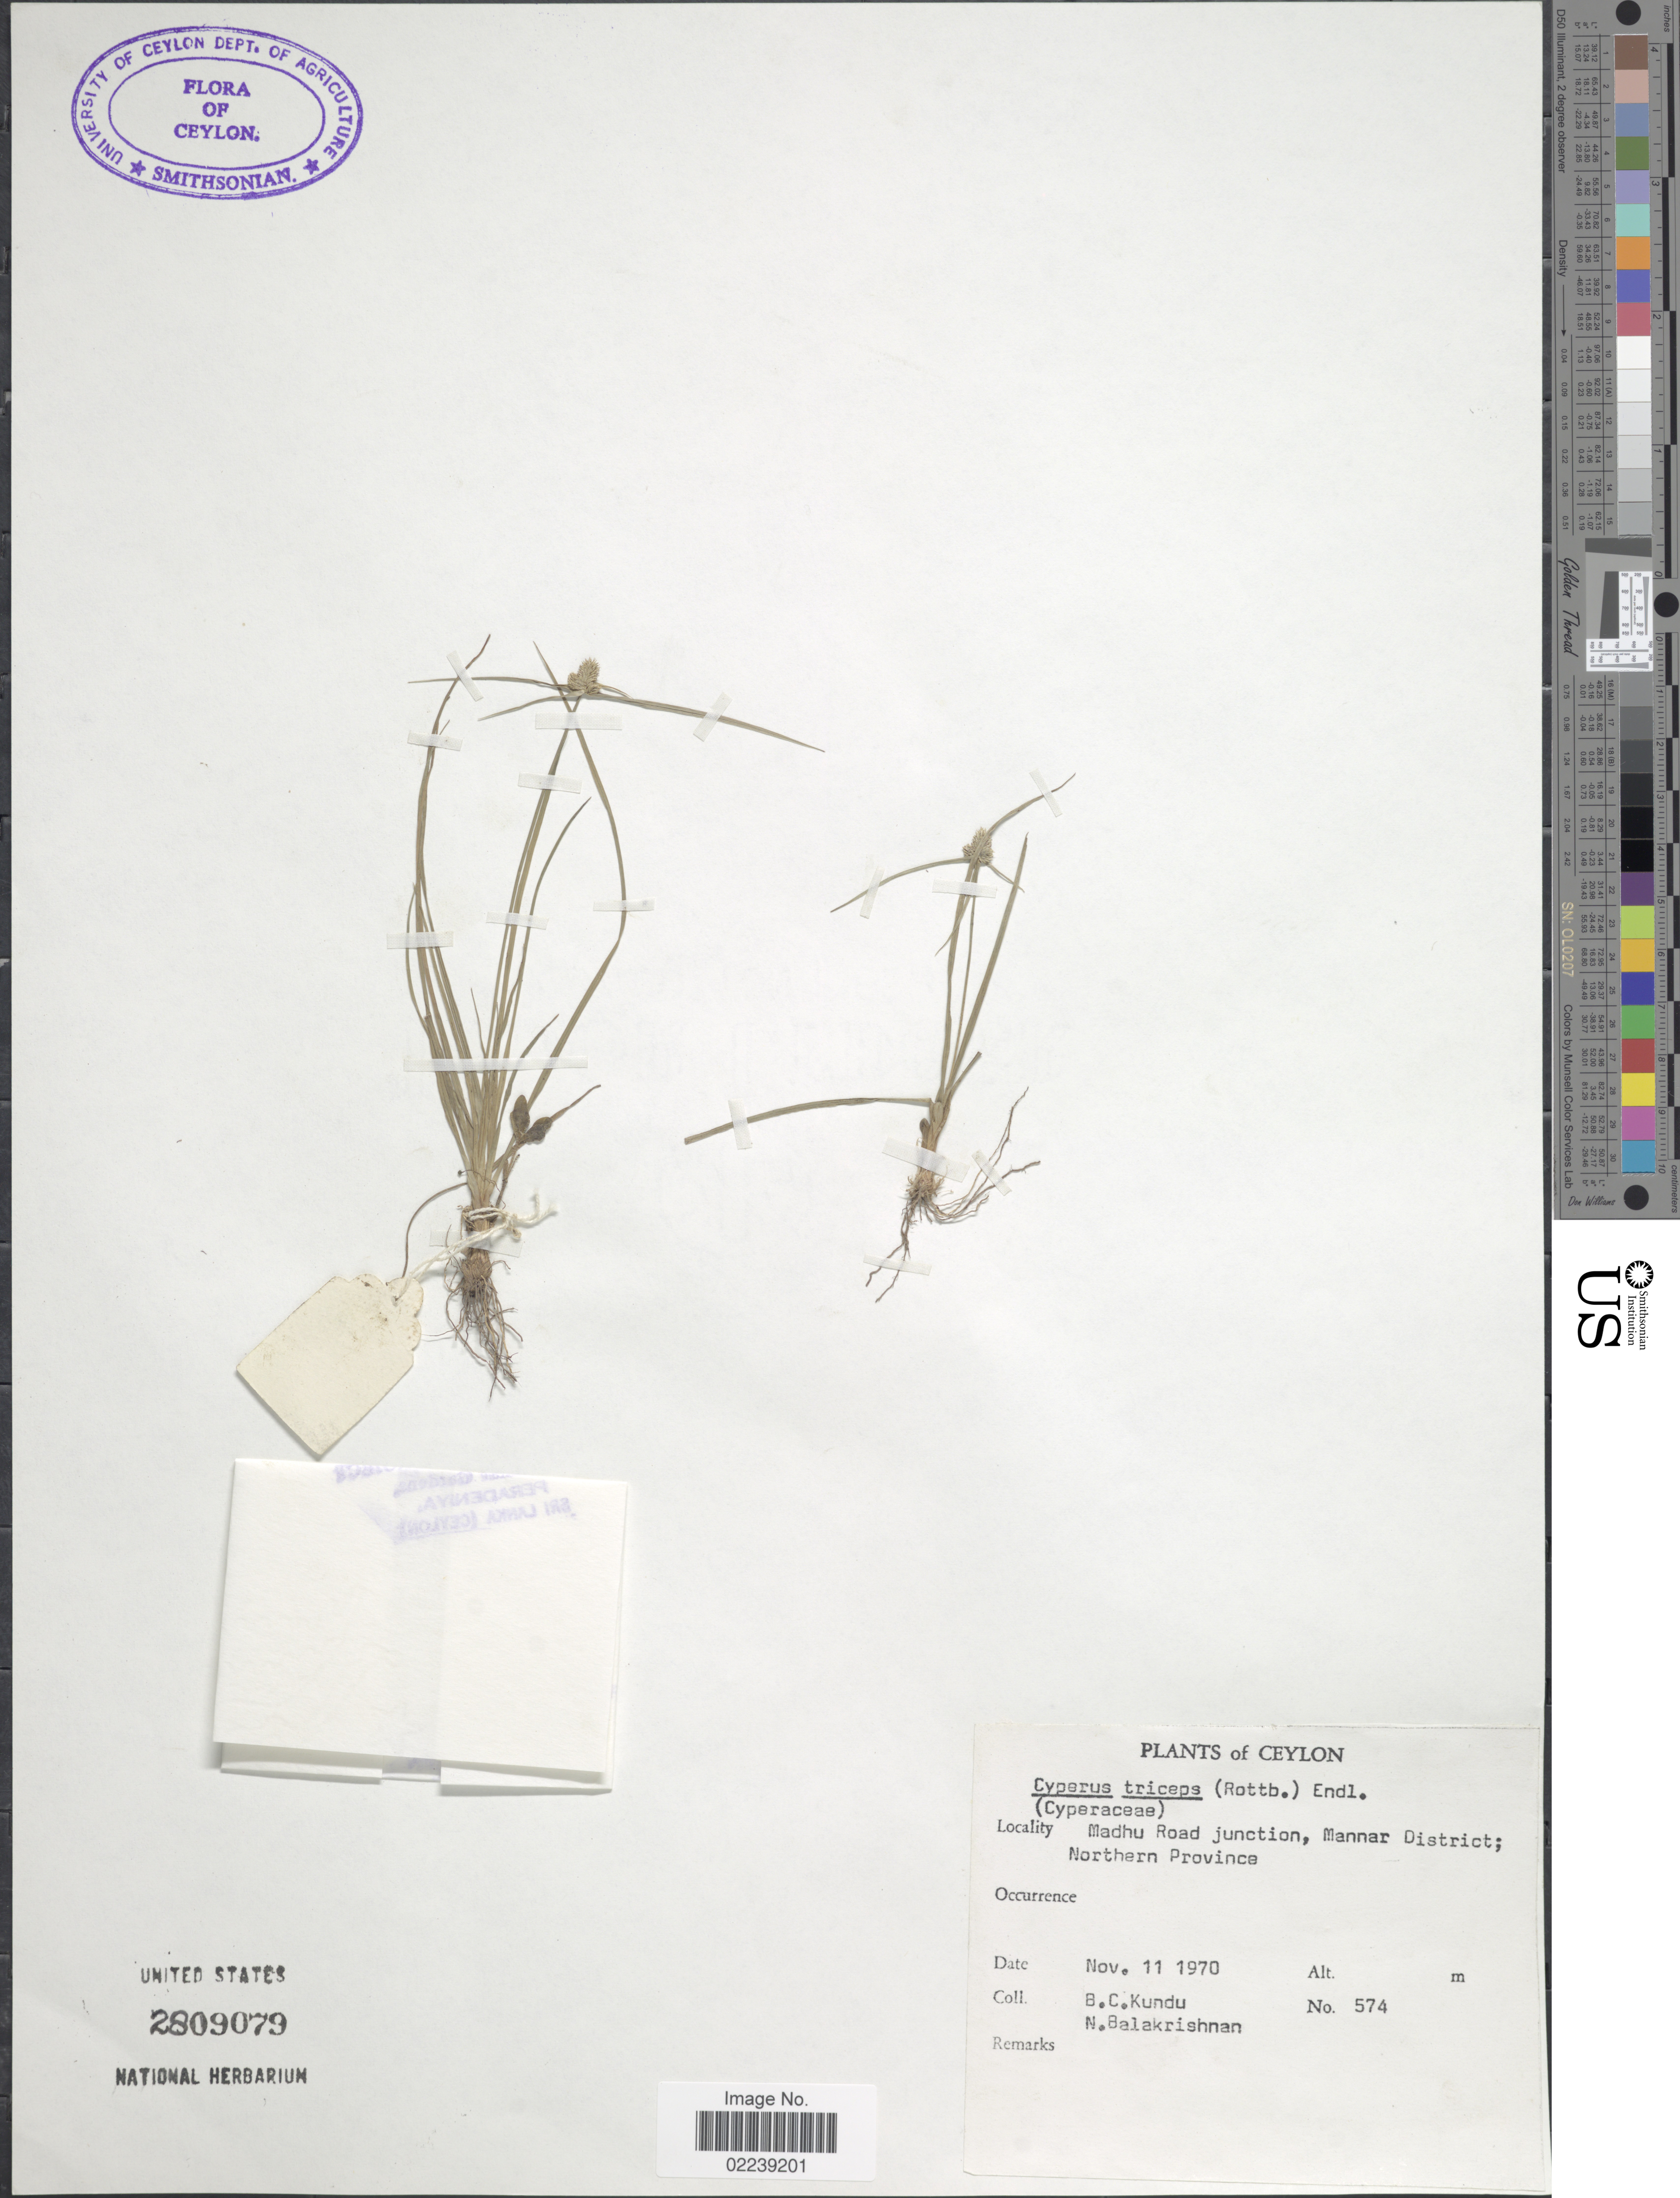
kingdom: Plantae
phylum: Tracheophyta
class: Liliopsida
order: Poales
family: Cyperaceae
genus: Cyperus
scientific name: Cyperus tenuifolius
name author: (Steud.) Dandy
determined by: Strong, M. T., (US), Smithsonian Institution - National Museum of Natural History (UNITED STATES)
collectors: B. C. Kundu & N. Balakrishnan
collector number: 574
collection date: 1970-11-11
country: Sri Lanka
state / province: Northern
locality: Ceylon. Madhu Road Junction, Mannar District; Northern Province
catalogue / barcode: US 2809079